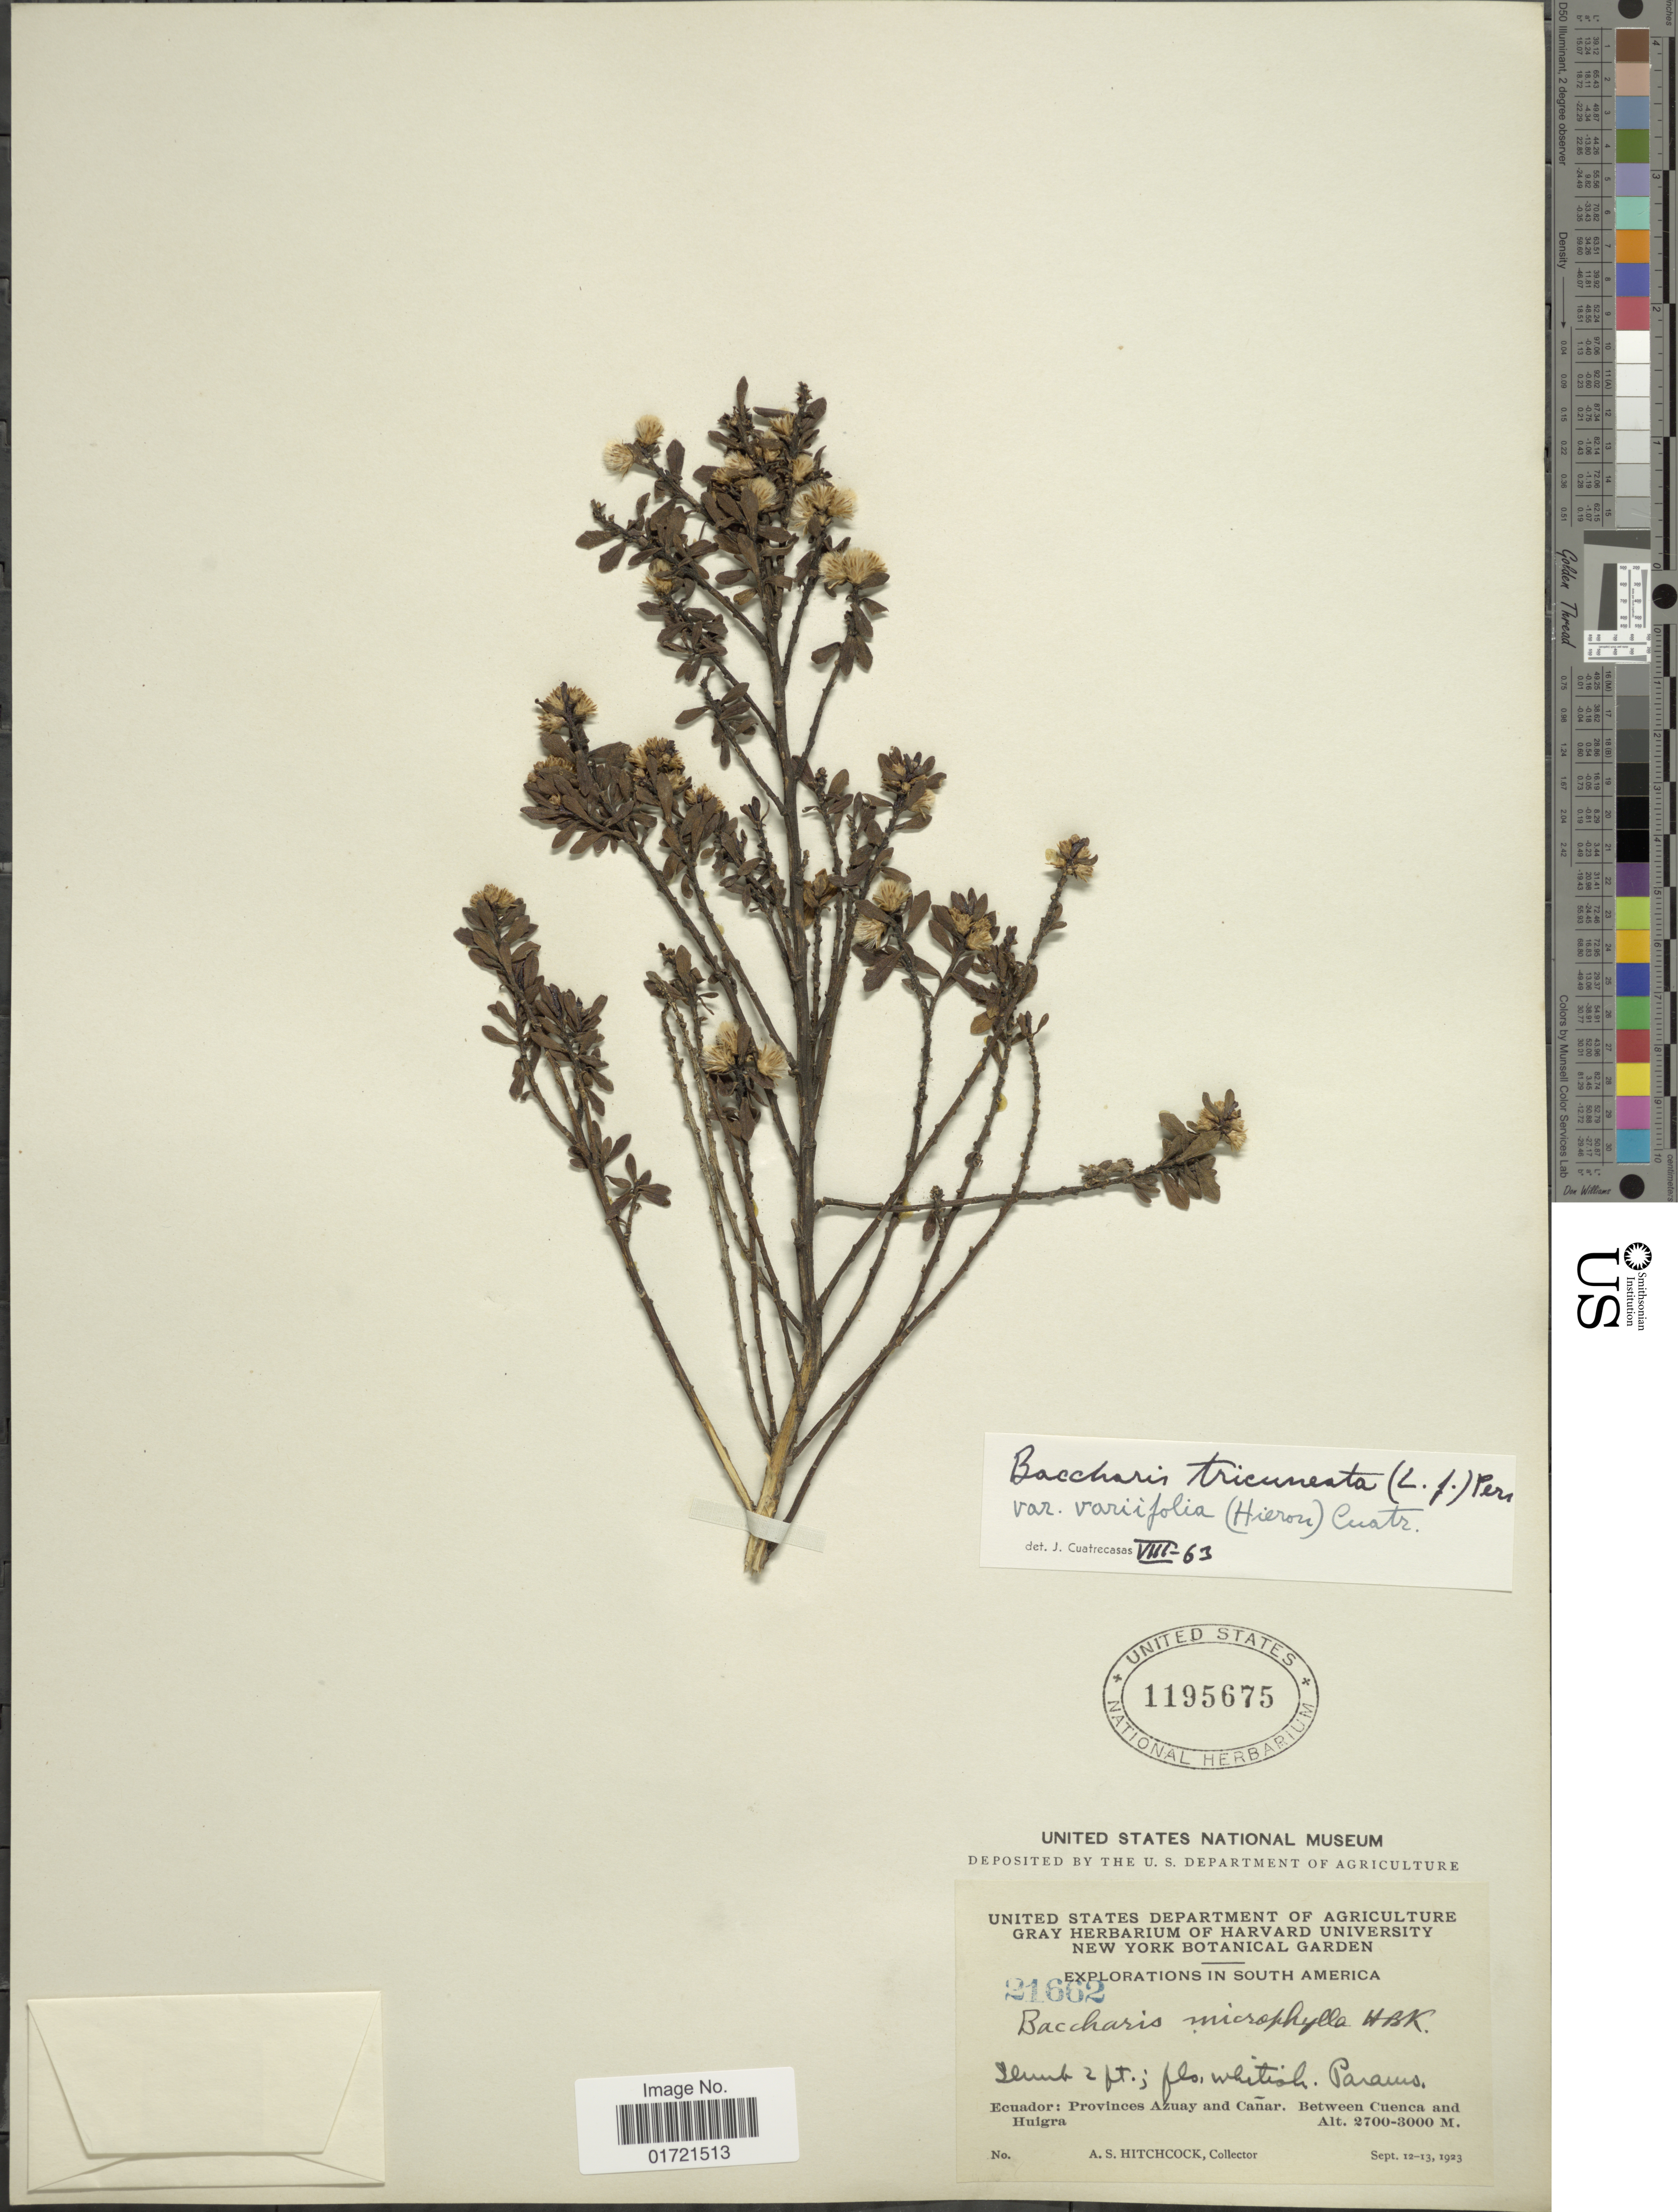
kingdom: Plantae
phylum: Tracheophyta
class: Magnoliopsida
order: Asterales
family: Asteraceae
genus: Baccharis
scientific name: Baccharis tricuneata var. variifolia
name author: (Hieron.) Cuatrec.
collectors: A. S. Hitchcock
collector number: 21662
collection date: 1923-09-12/1923-09-13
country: Ecuador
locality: Provinces Azuay and Canar, Between Cuenca and Huigra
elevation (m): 2700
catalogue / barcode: US 1195675